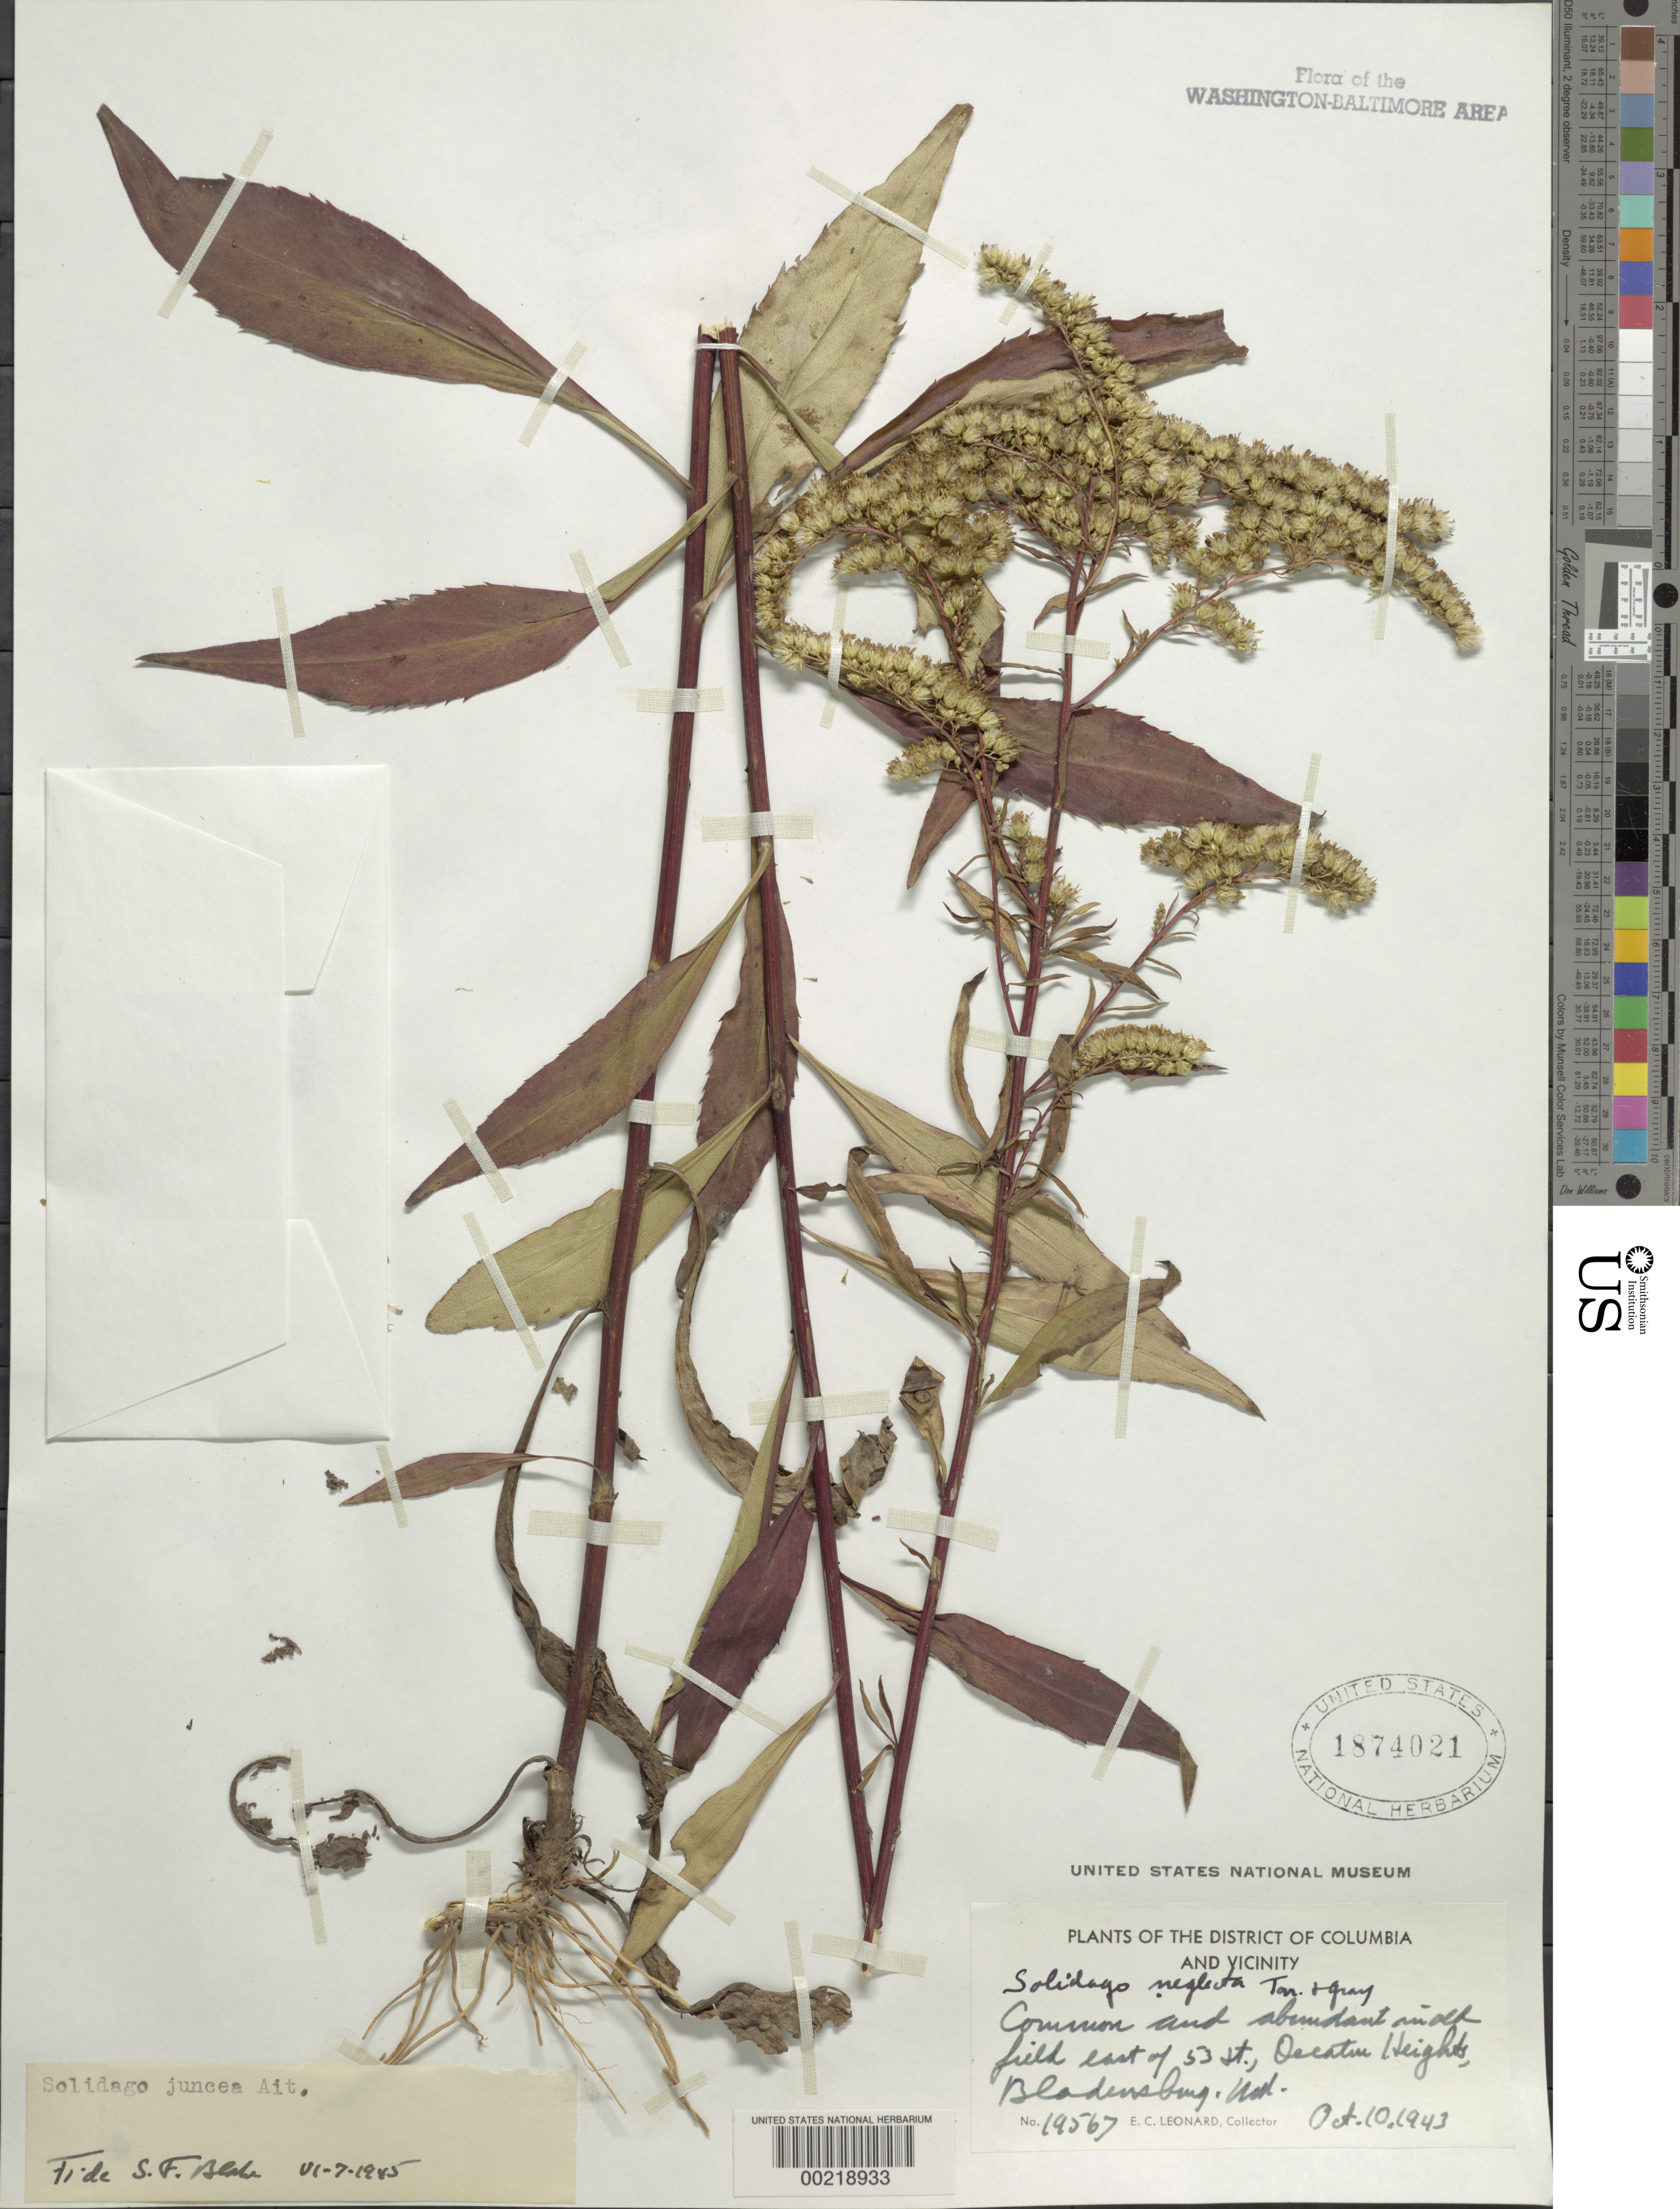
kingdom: Plantae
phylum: Tracheophyta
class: Magnoliopsida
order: Asterales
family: Asteraceae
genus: Solidago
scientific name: Solidago juncea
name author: Aiton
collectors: E. C. Leonard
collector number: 19567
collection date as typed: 10 Oct 1943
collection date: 1943-10-10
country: United States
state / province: Maryland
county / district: Prince George's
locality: Decatur Heights, Bladensburg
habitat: Old field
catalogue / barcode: US 1874021